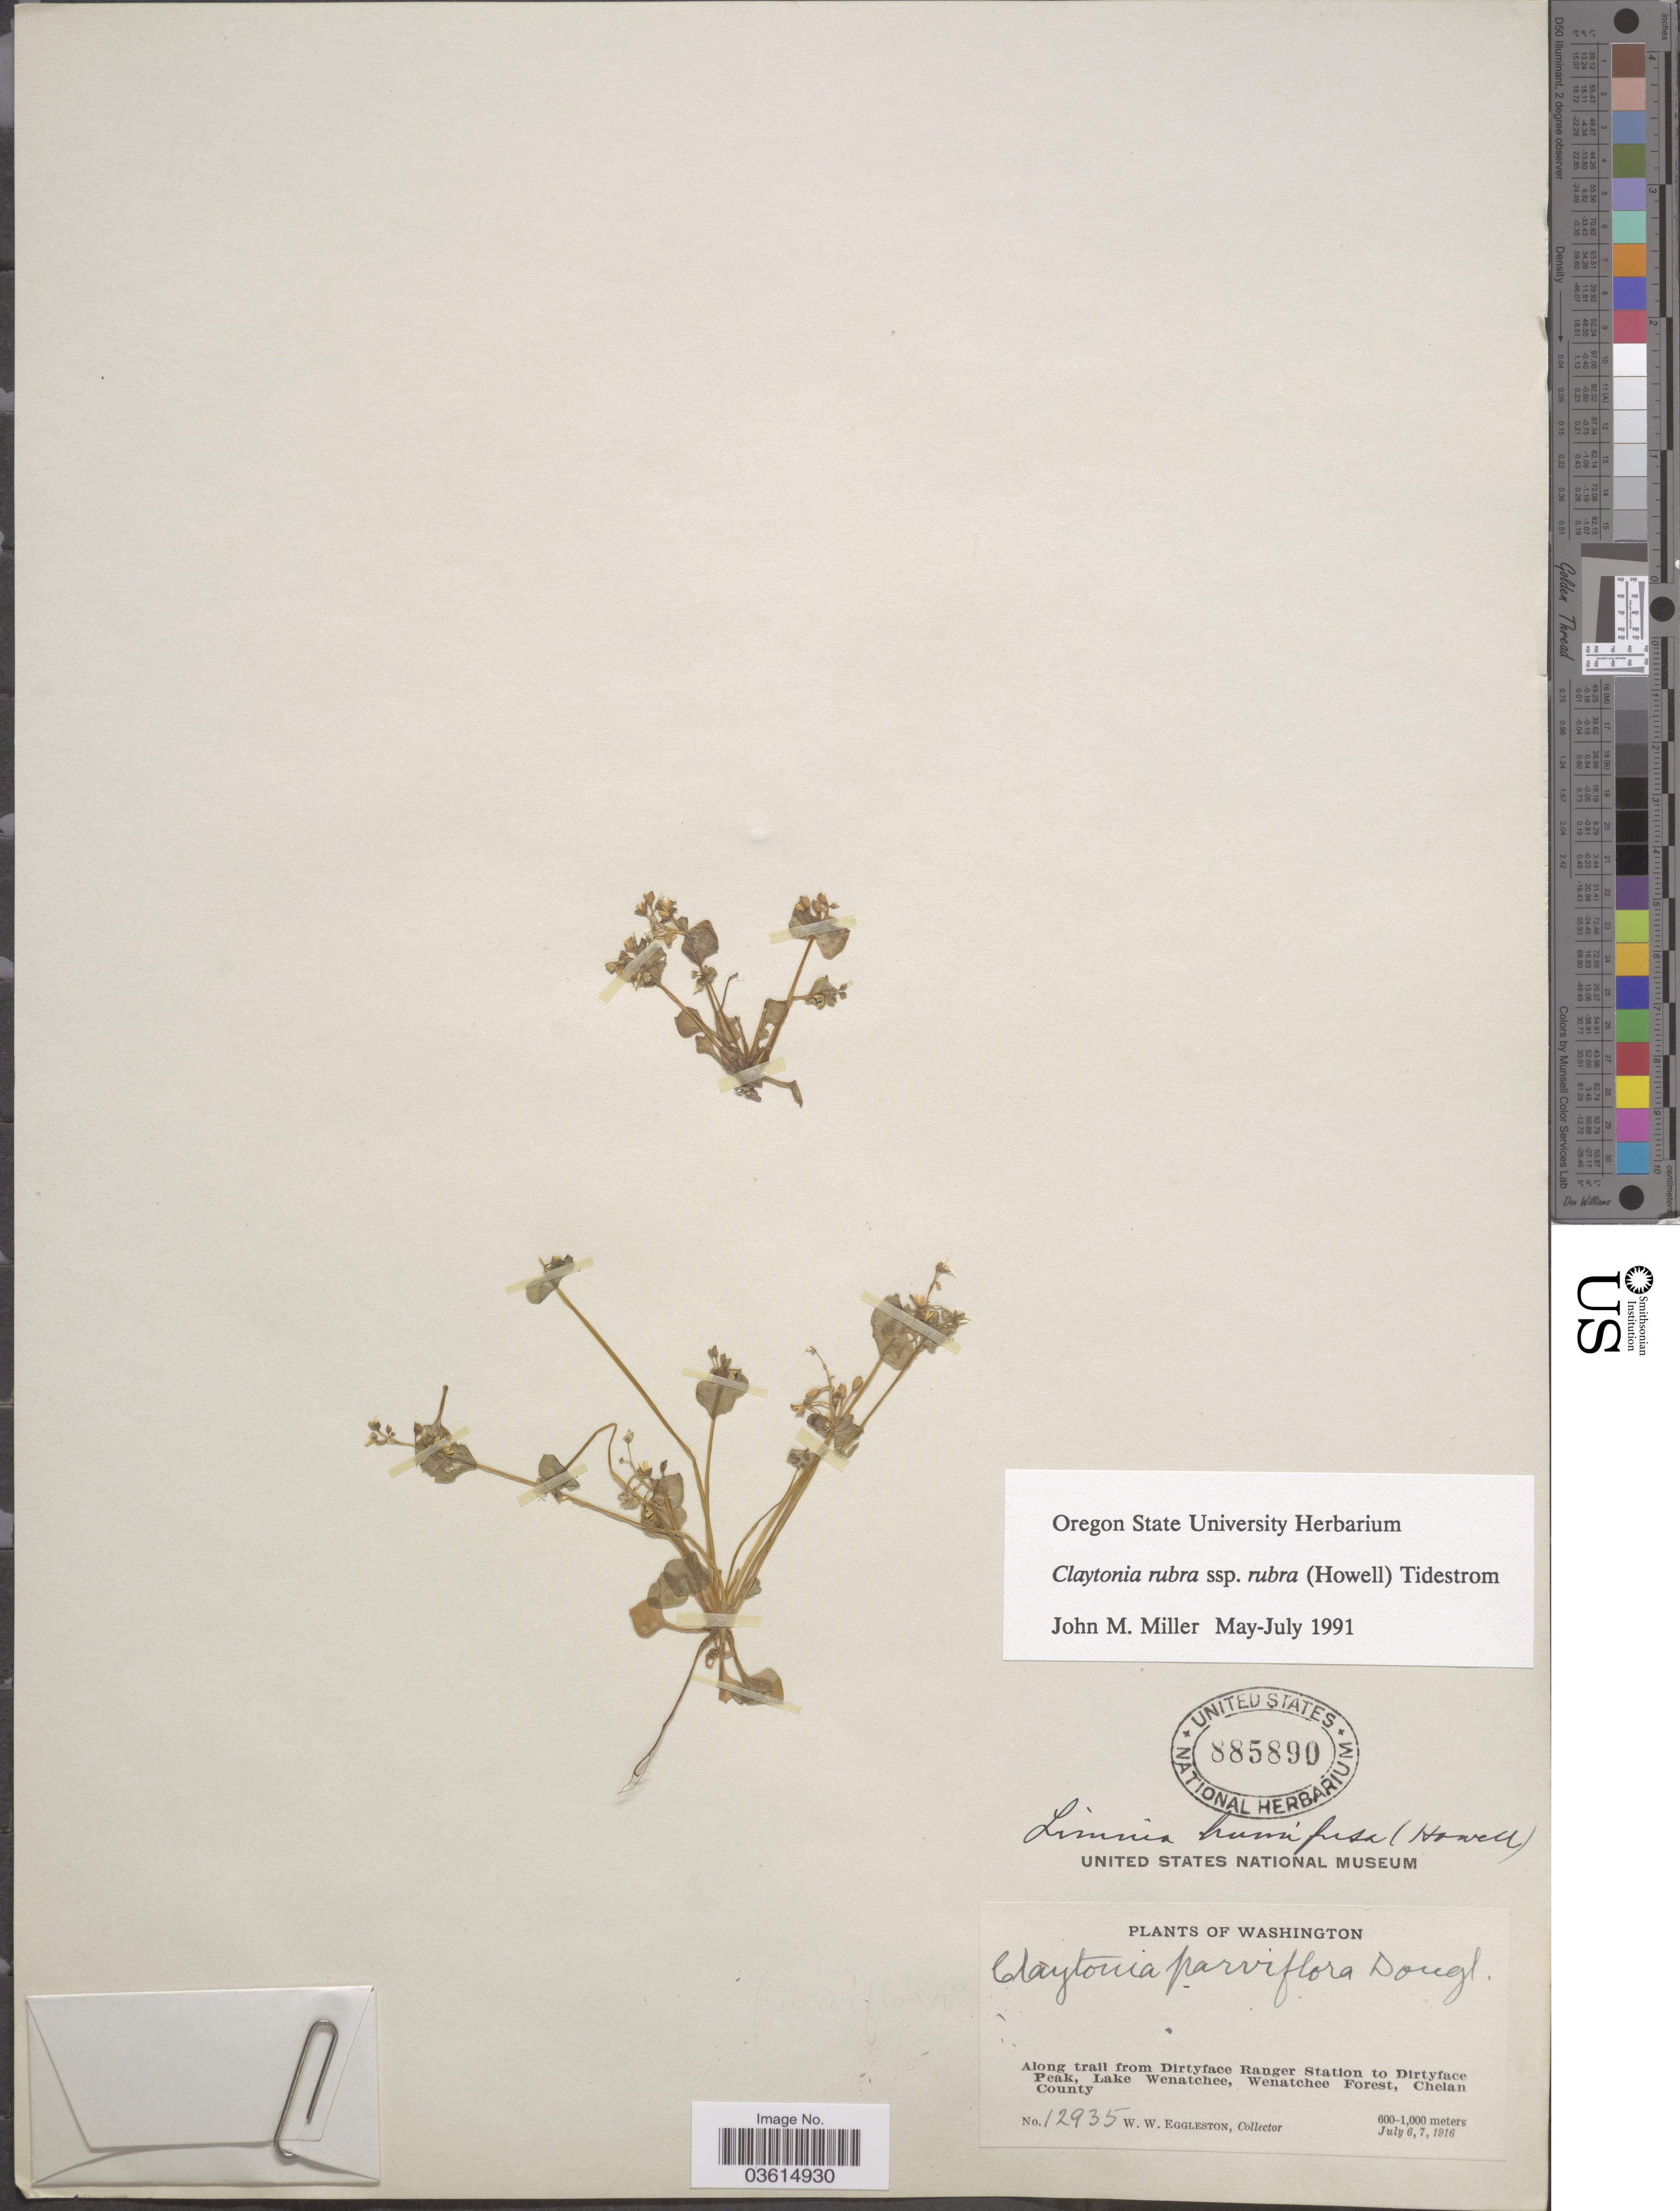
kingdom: Plantae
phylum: Tracheophyta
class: Magnoliopsida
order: Caryophyllales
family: Montiaceae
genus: Claytonia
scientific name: Claytonia rubra subsp. rubra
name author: (Howell) Tidestr.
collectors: W. W. Eggleston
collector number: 12935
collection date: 1916-07-06/1916-07-07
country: United States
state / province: Washington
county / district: Chelan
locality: Along trail from Dirtyface Ranger Station to Dirtyface Peak, Lake Wenatchee, Wenatchee Forest, Chelan County.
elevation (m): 600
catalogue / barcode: US 885890